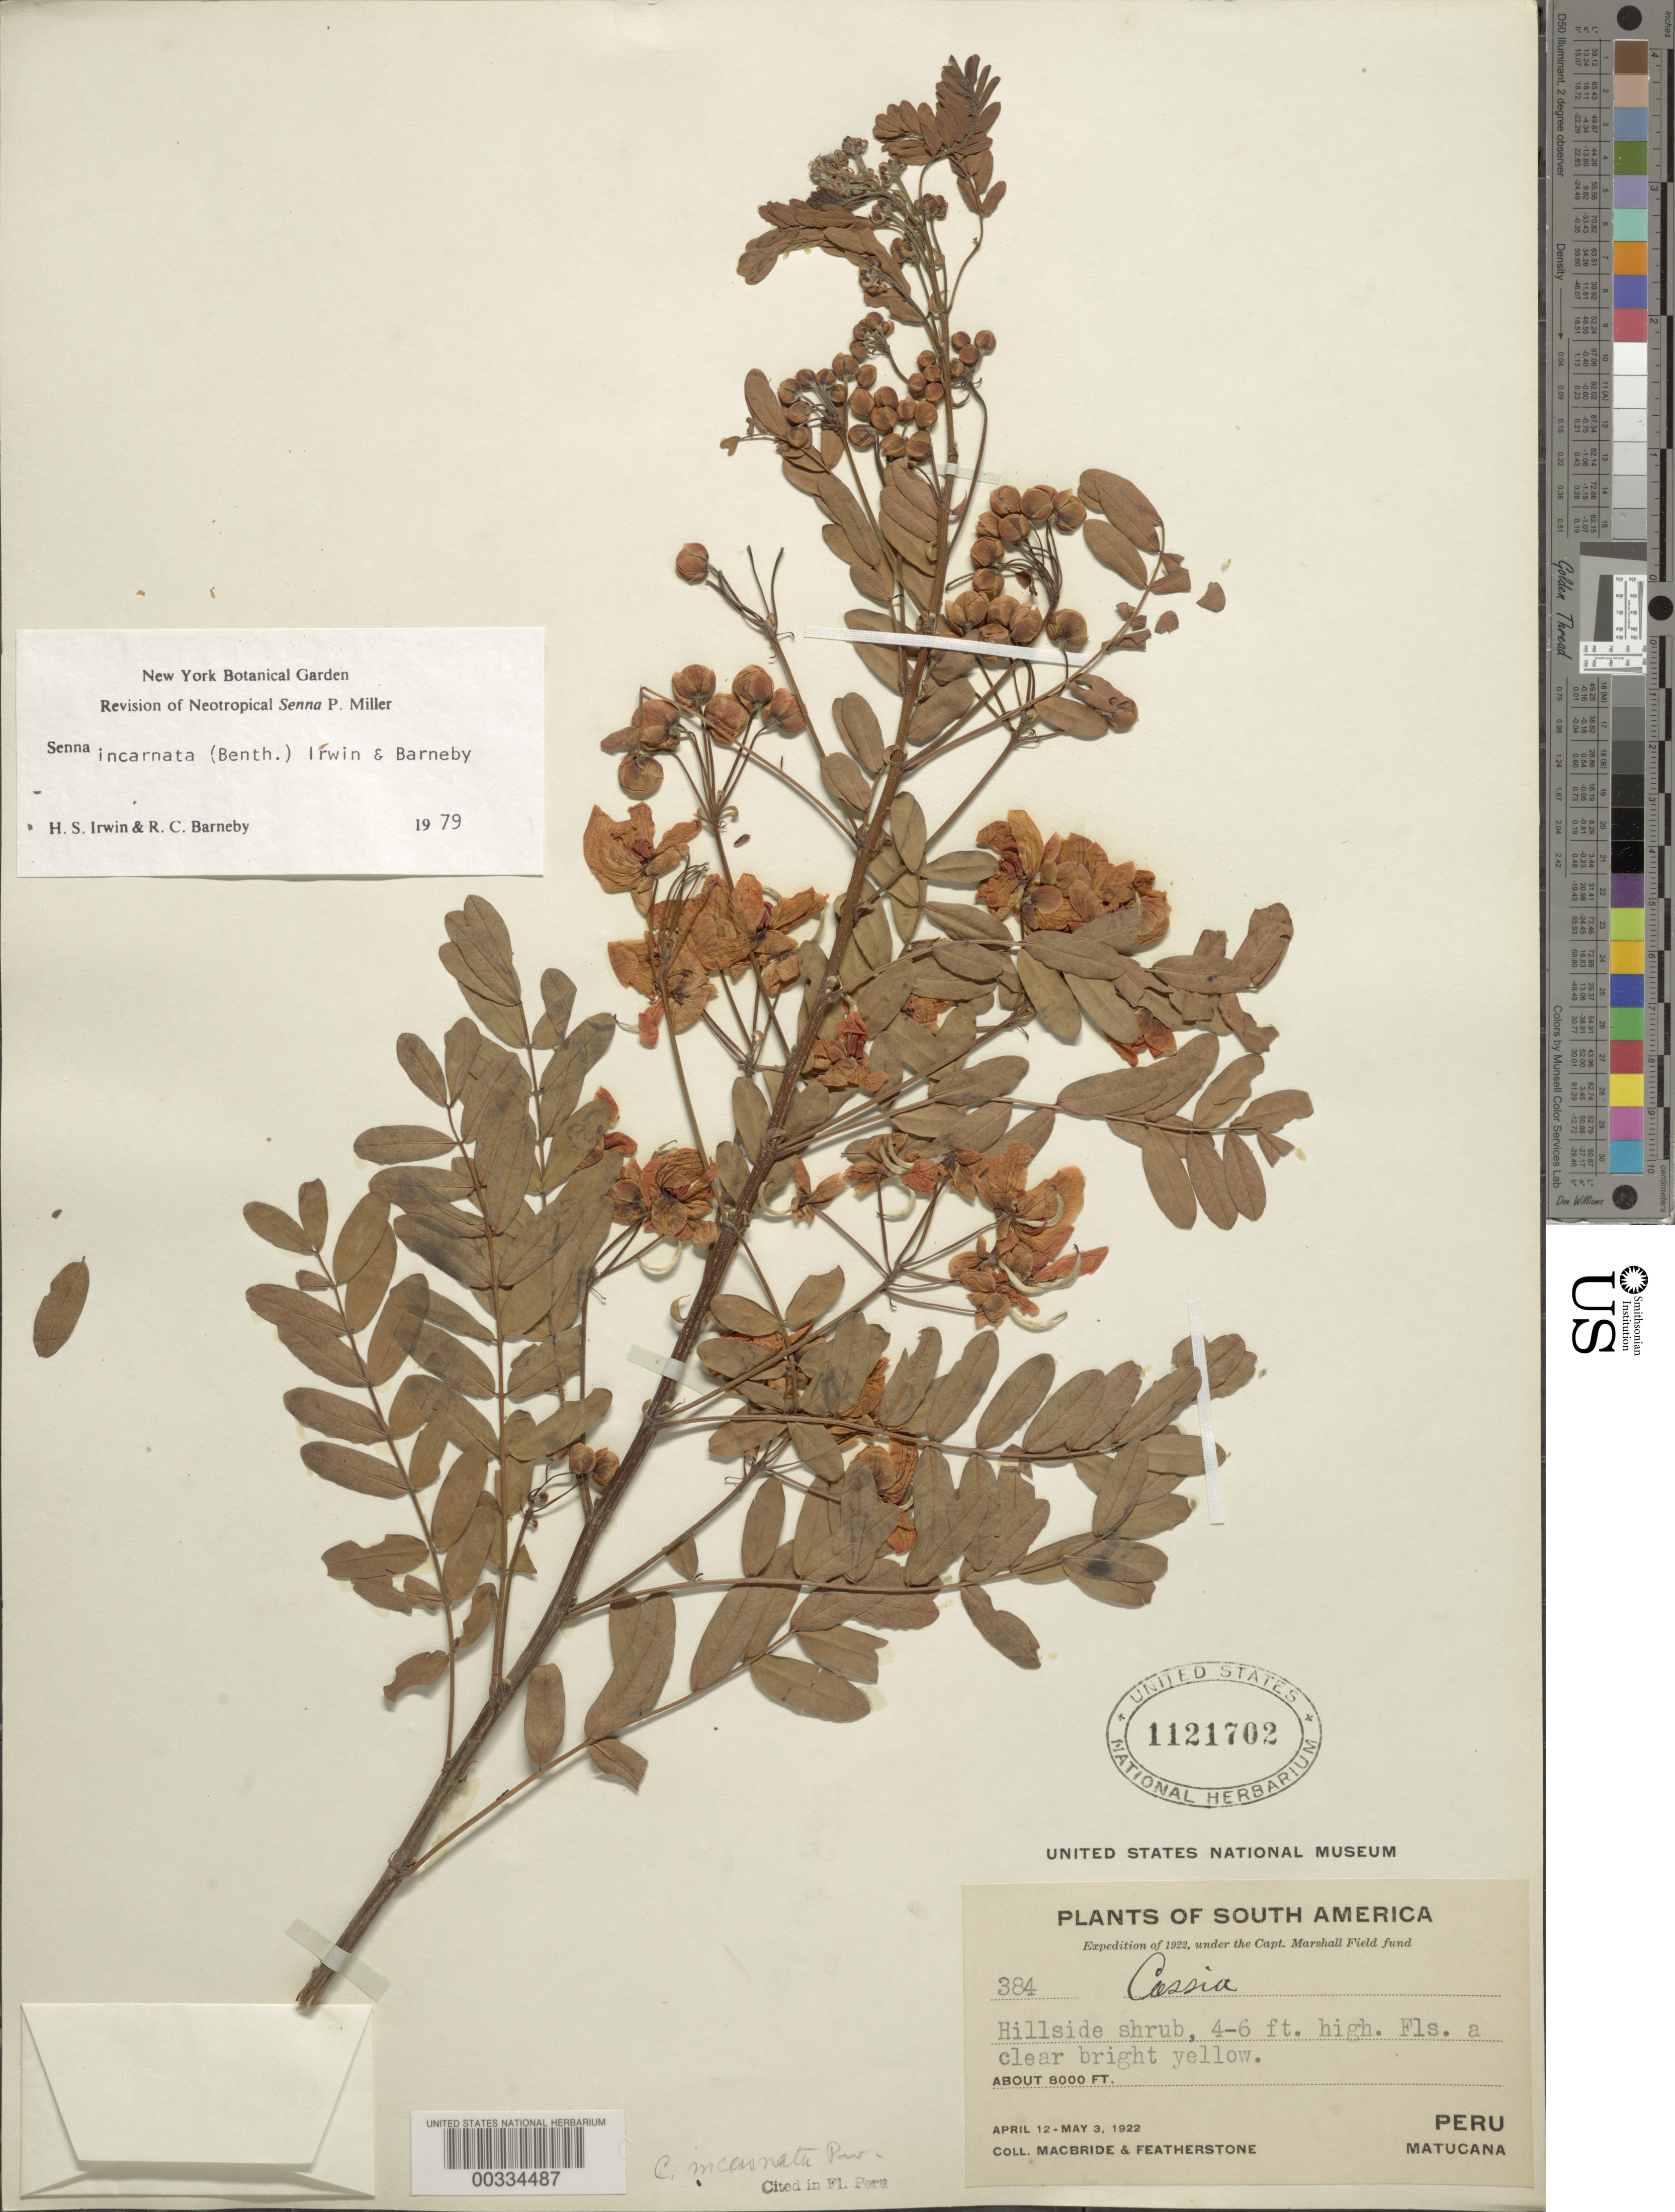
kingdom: Plantae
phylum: Tracheophyta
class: Magnoliopsida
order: Fabales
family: Fabaceae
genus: Senna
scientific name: Senna incarnata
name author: (Pav. ex Benth.) H.S. Irwin & Barneby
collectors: J. F. Macbride & W. Featherstone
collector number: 384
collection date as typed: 12 Apr 1922 to 03 May 1922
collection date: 1922-04-12/1922-05-03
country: Peru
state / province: Lima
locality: Matucana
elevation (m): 2438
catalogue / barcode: US 1121702